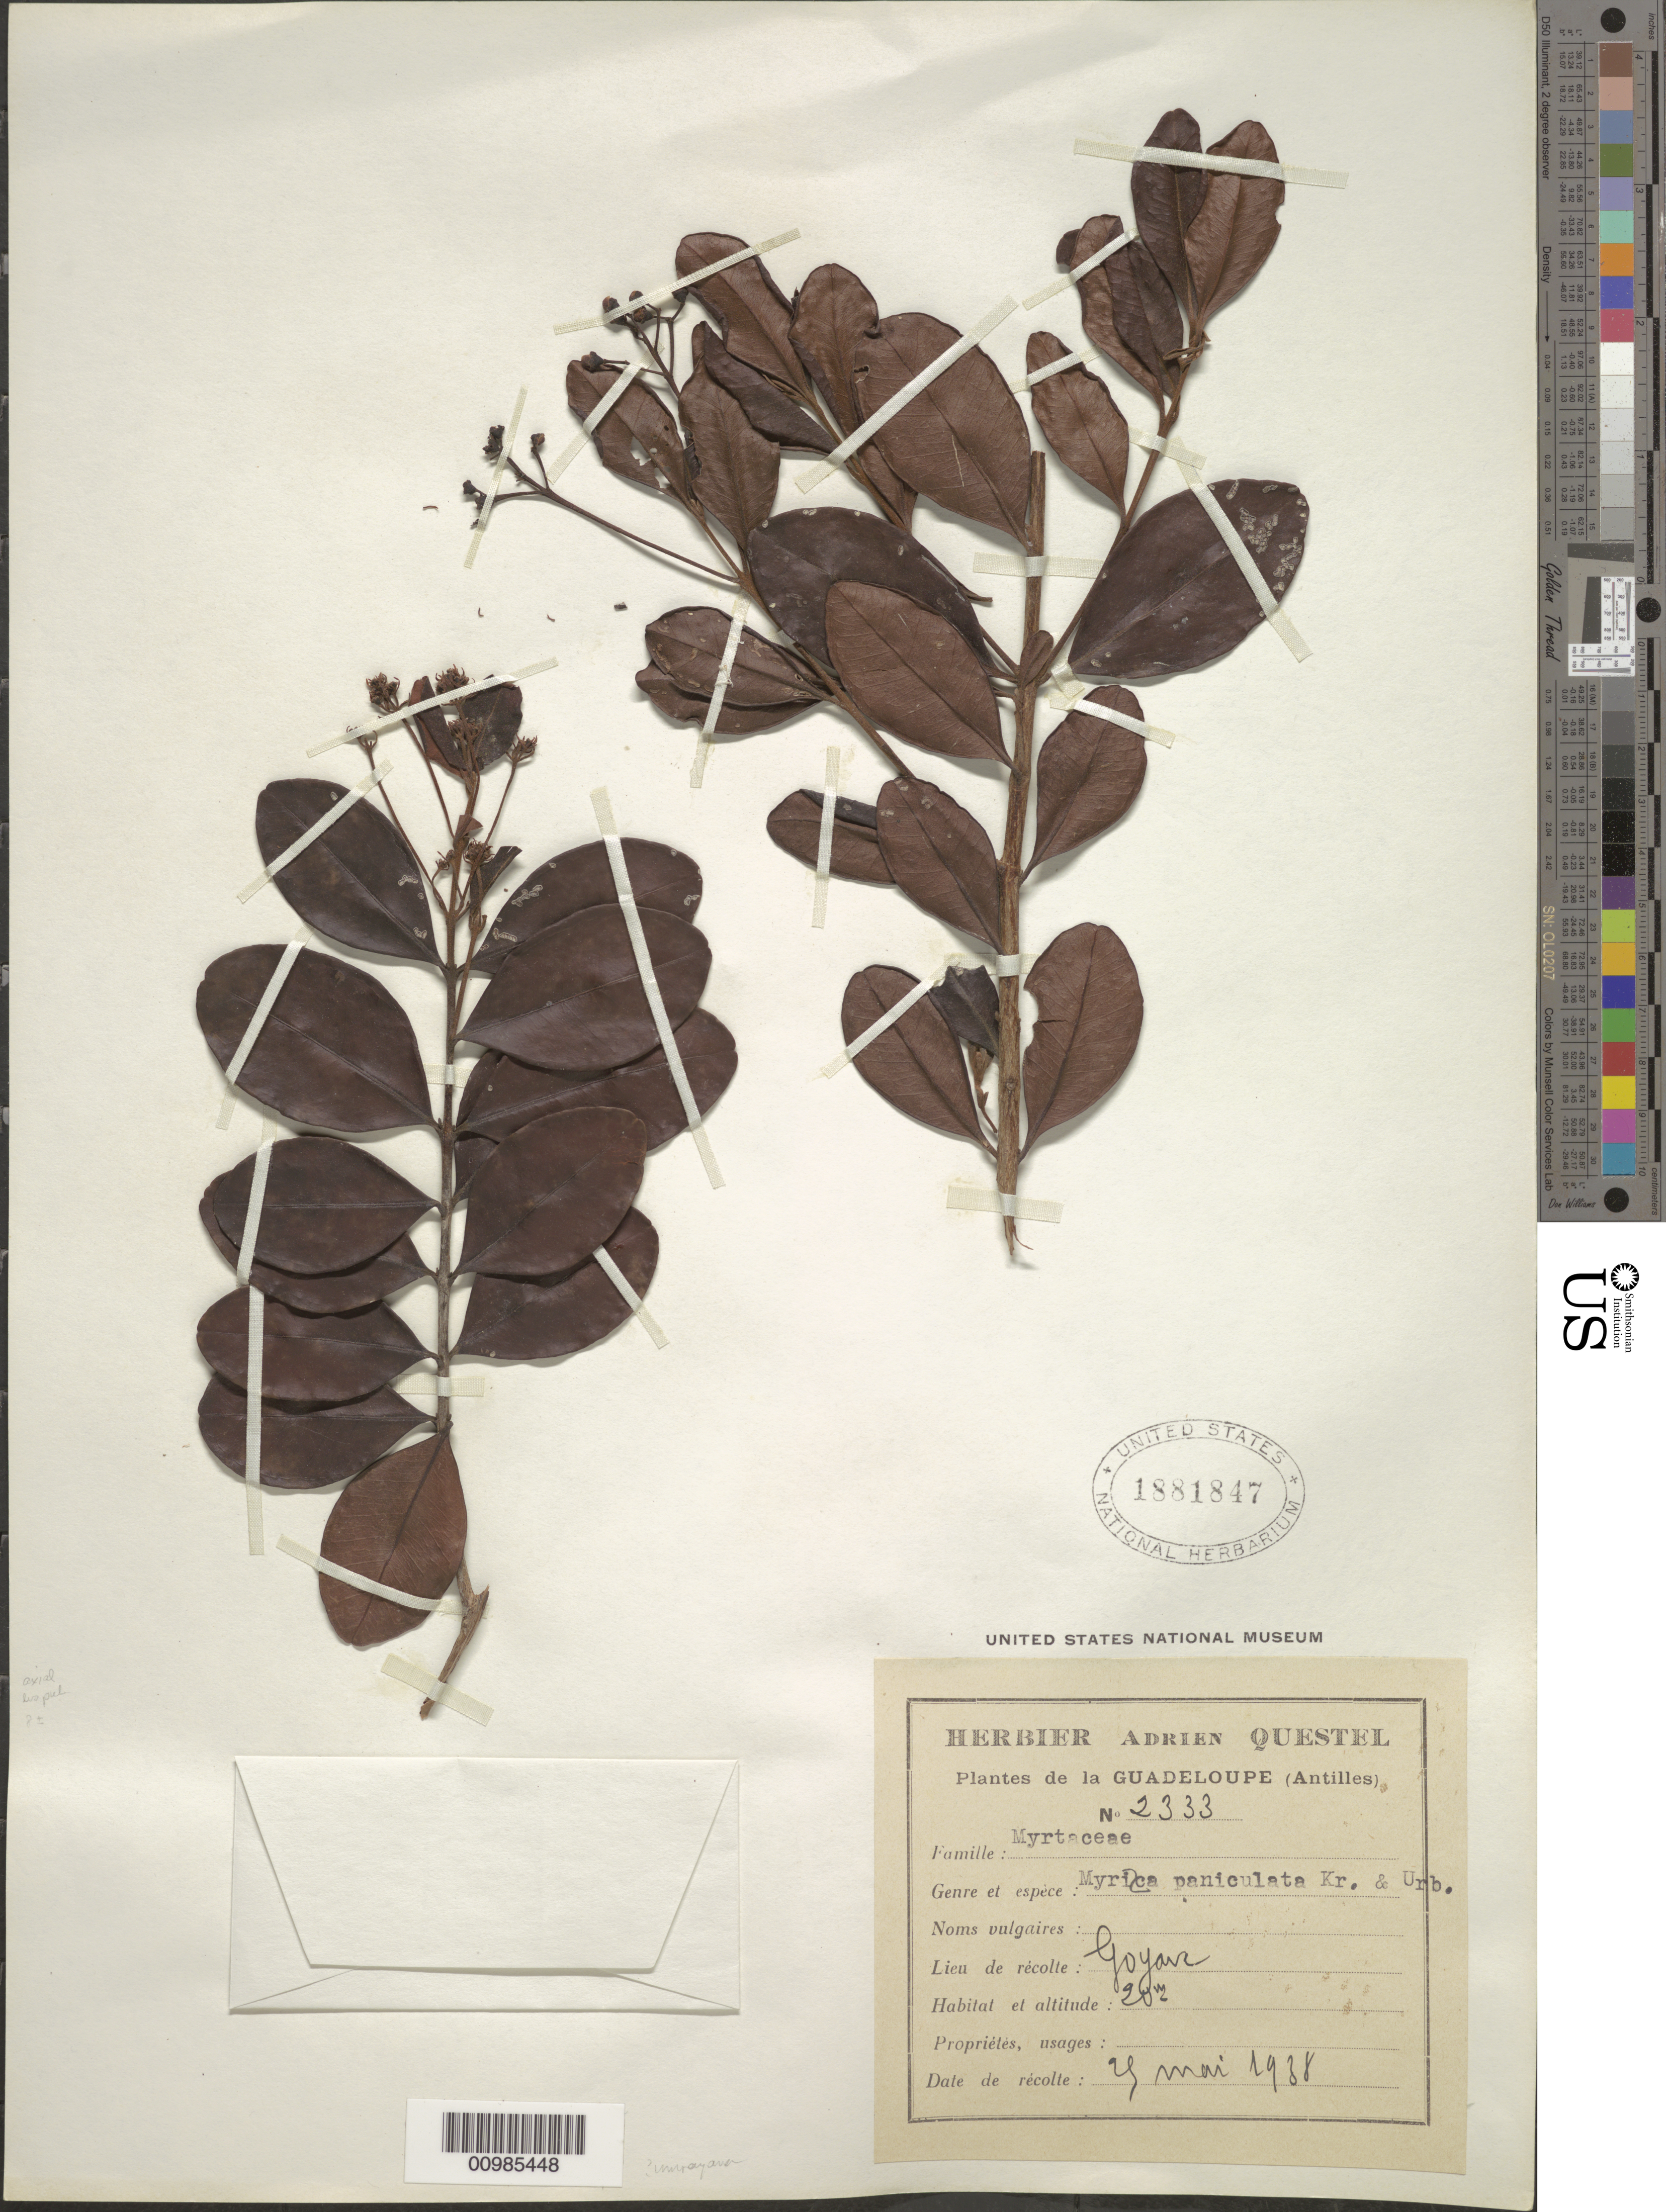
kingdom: Plantae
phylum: Tracheophyta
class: Magnoliopsida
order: Myrtales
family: Myrtaceae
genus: Myrcia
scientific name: Myrcia citrifolia var. citrifolia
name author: (Aubl.) Urb.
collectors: A. Questel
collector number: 2333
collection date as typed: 04 May 1938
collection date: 1938-05-04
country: Guadeloupe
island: Basse Terre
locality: Goyam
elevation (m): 20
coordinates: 0 N, 0 E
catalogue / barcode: US 1881847